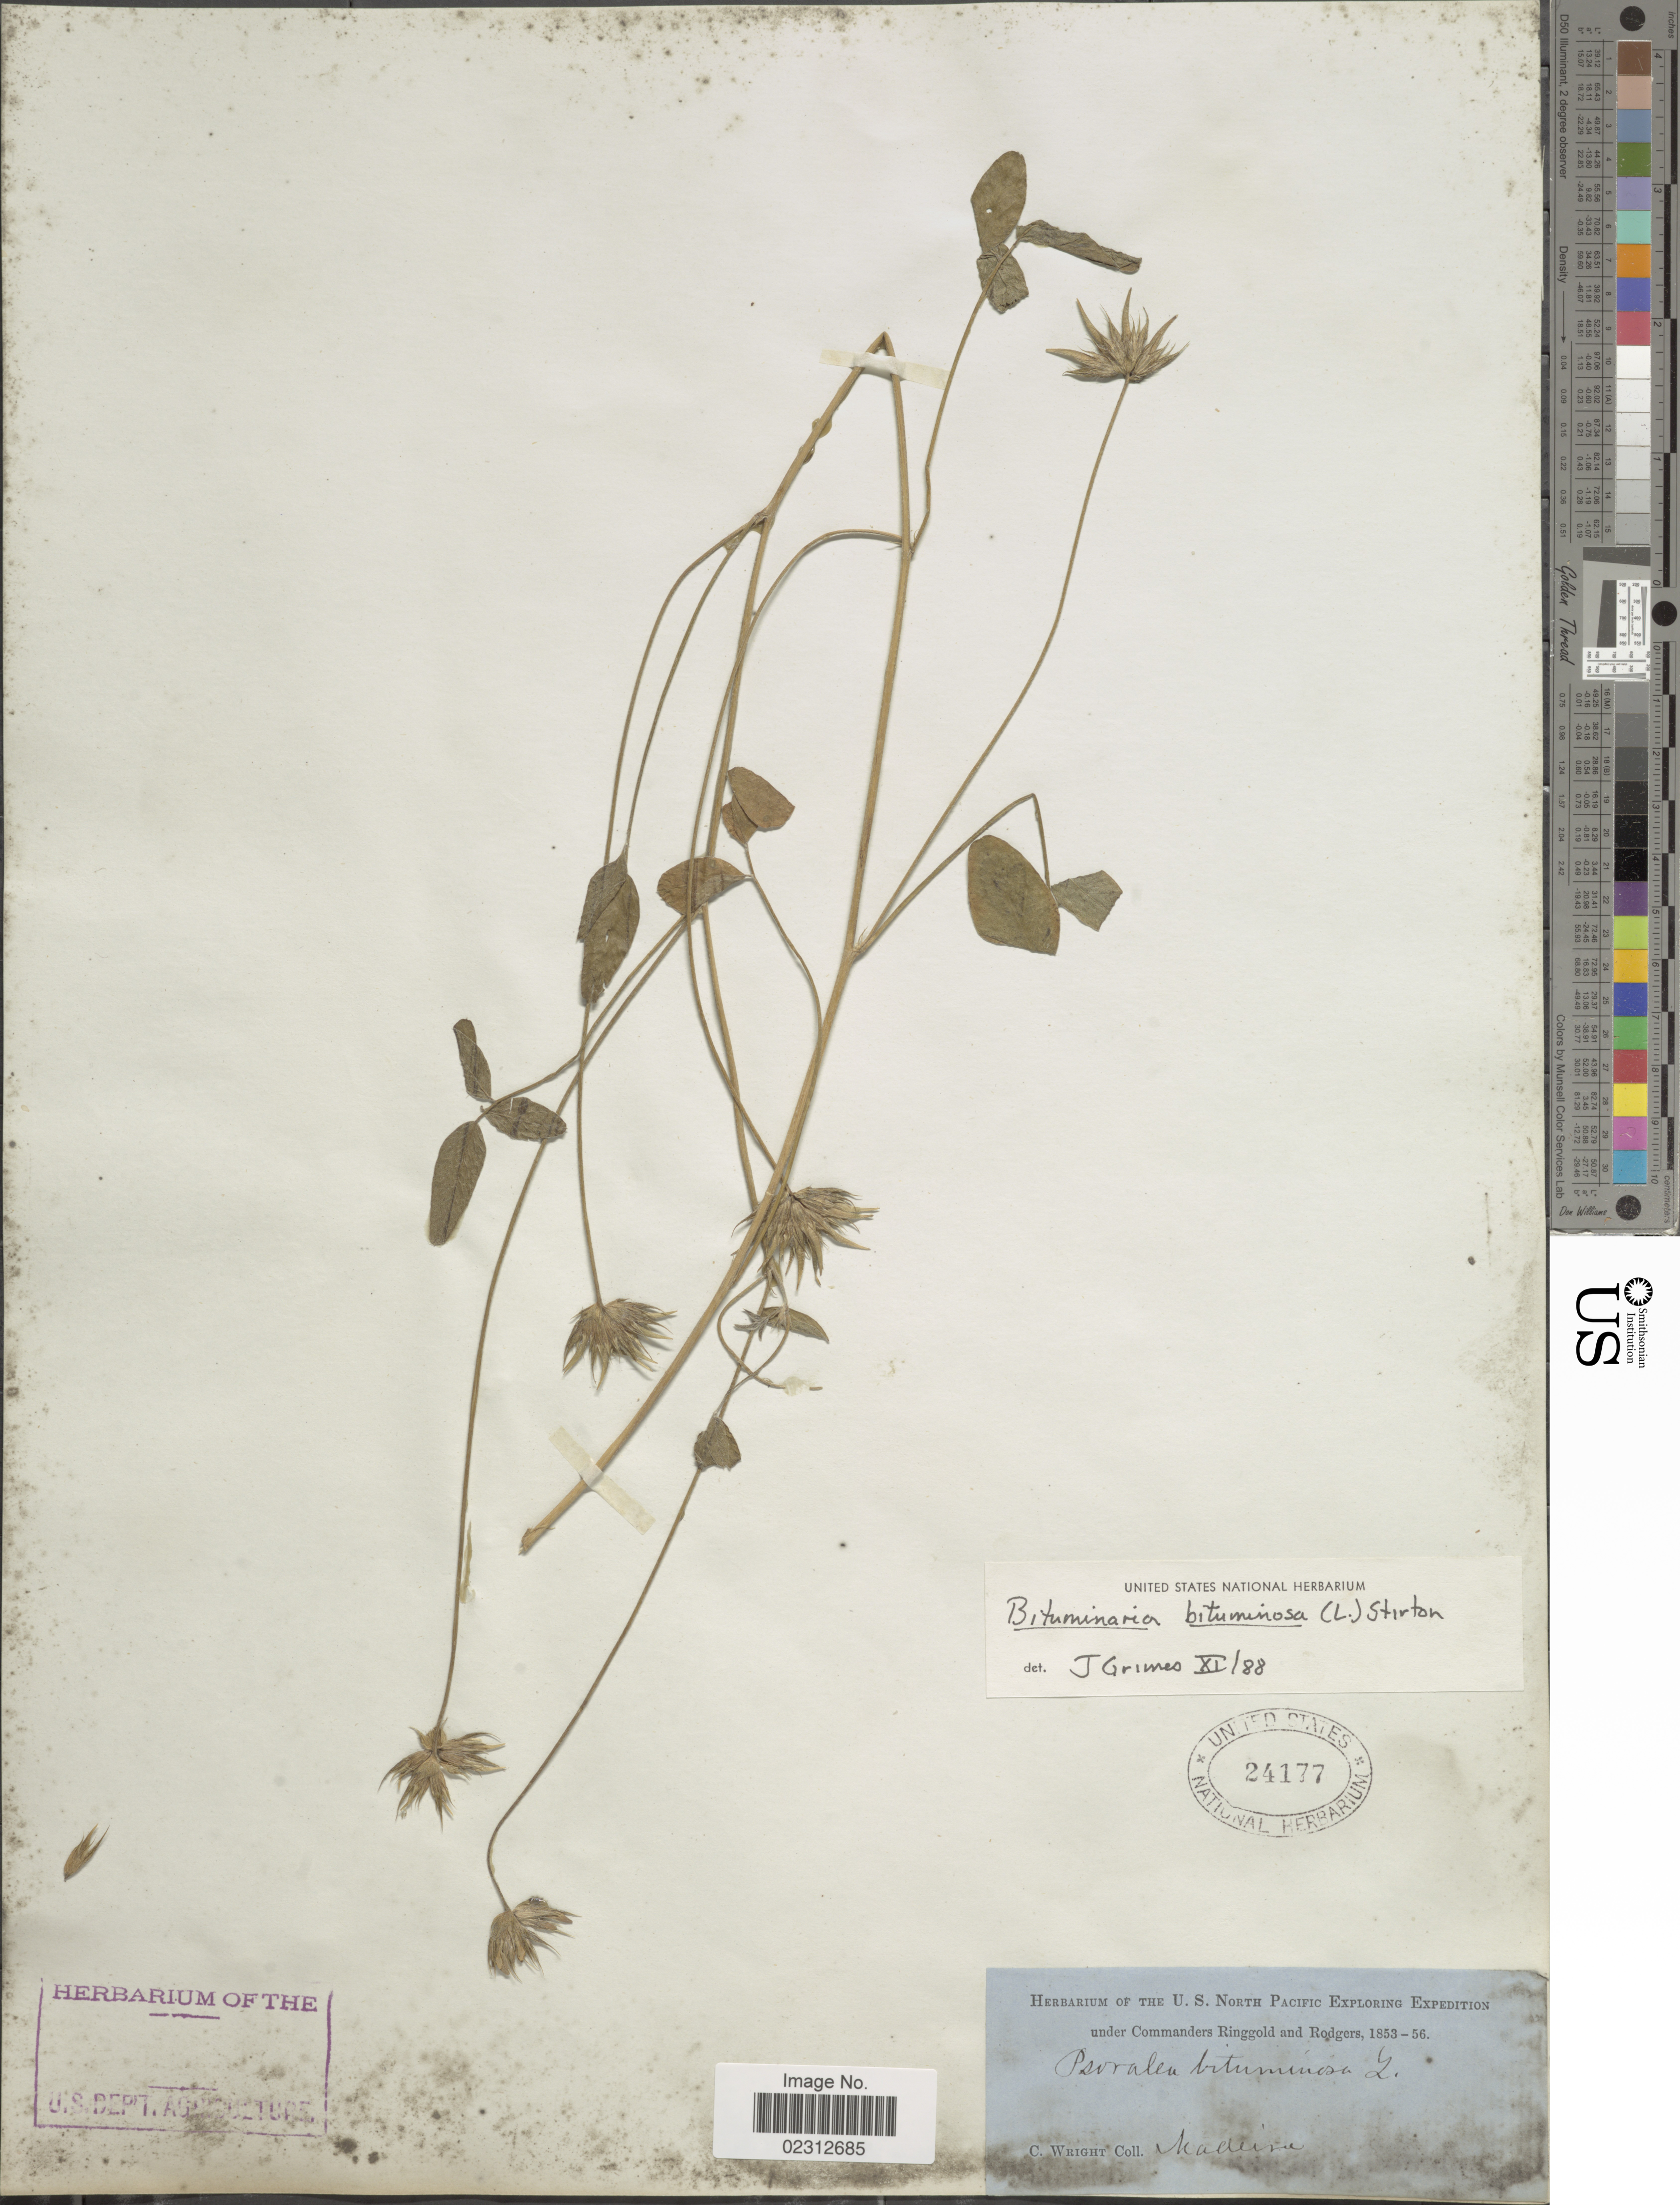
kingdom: Plantae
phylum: Tracheophyta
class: Magnoliopsida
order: Fabales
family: Fabaceae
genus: Bituminaria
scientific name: Bituminaria bituminosa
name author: (L.) C.H. Stirt.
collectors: C. Wright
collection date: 1853/1856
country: Portugal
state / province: Madeira (Aut. Reg.)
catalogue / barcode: US 24177